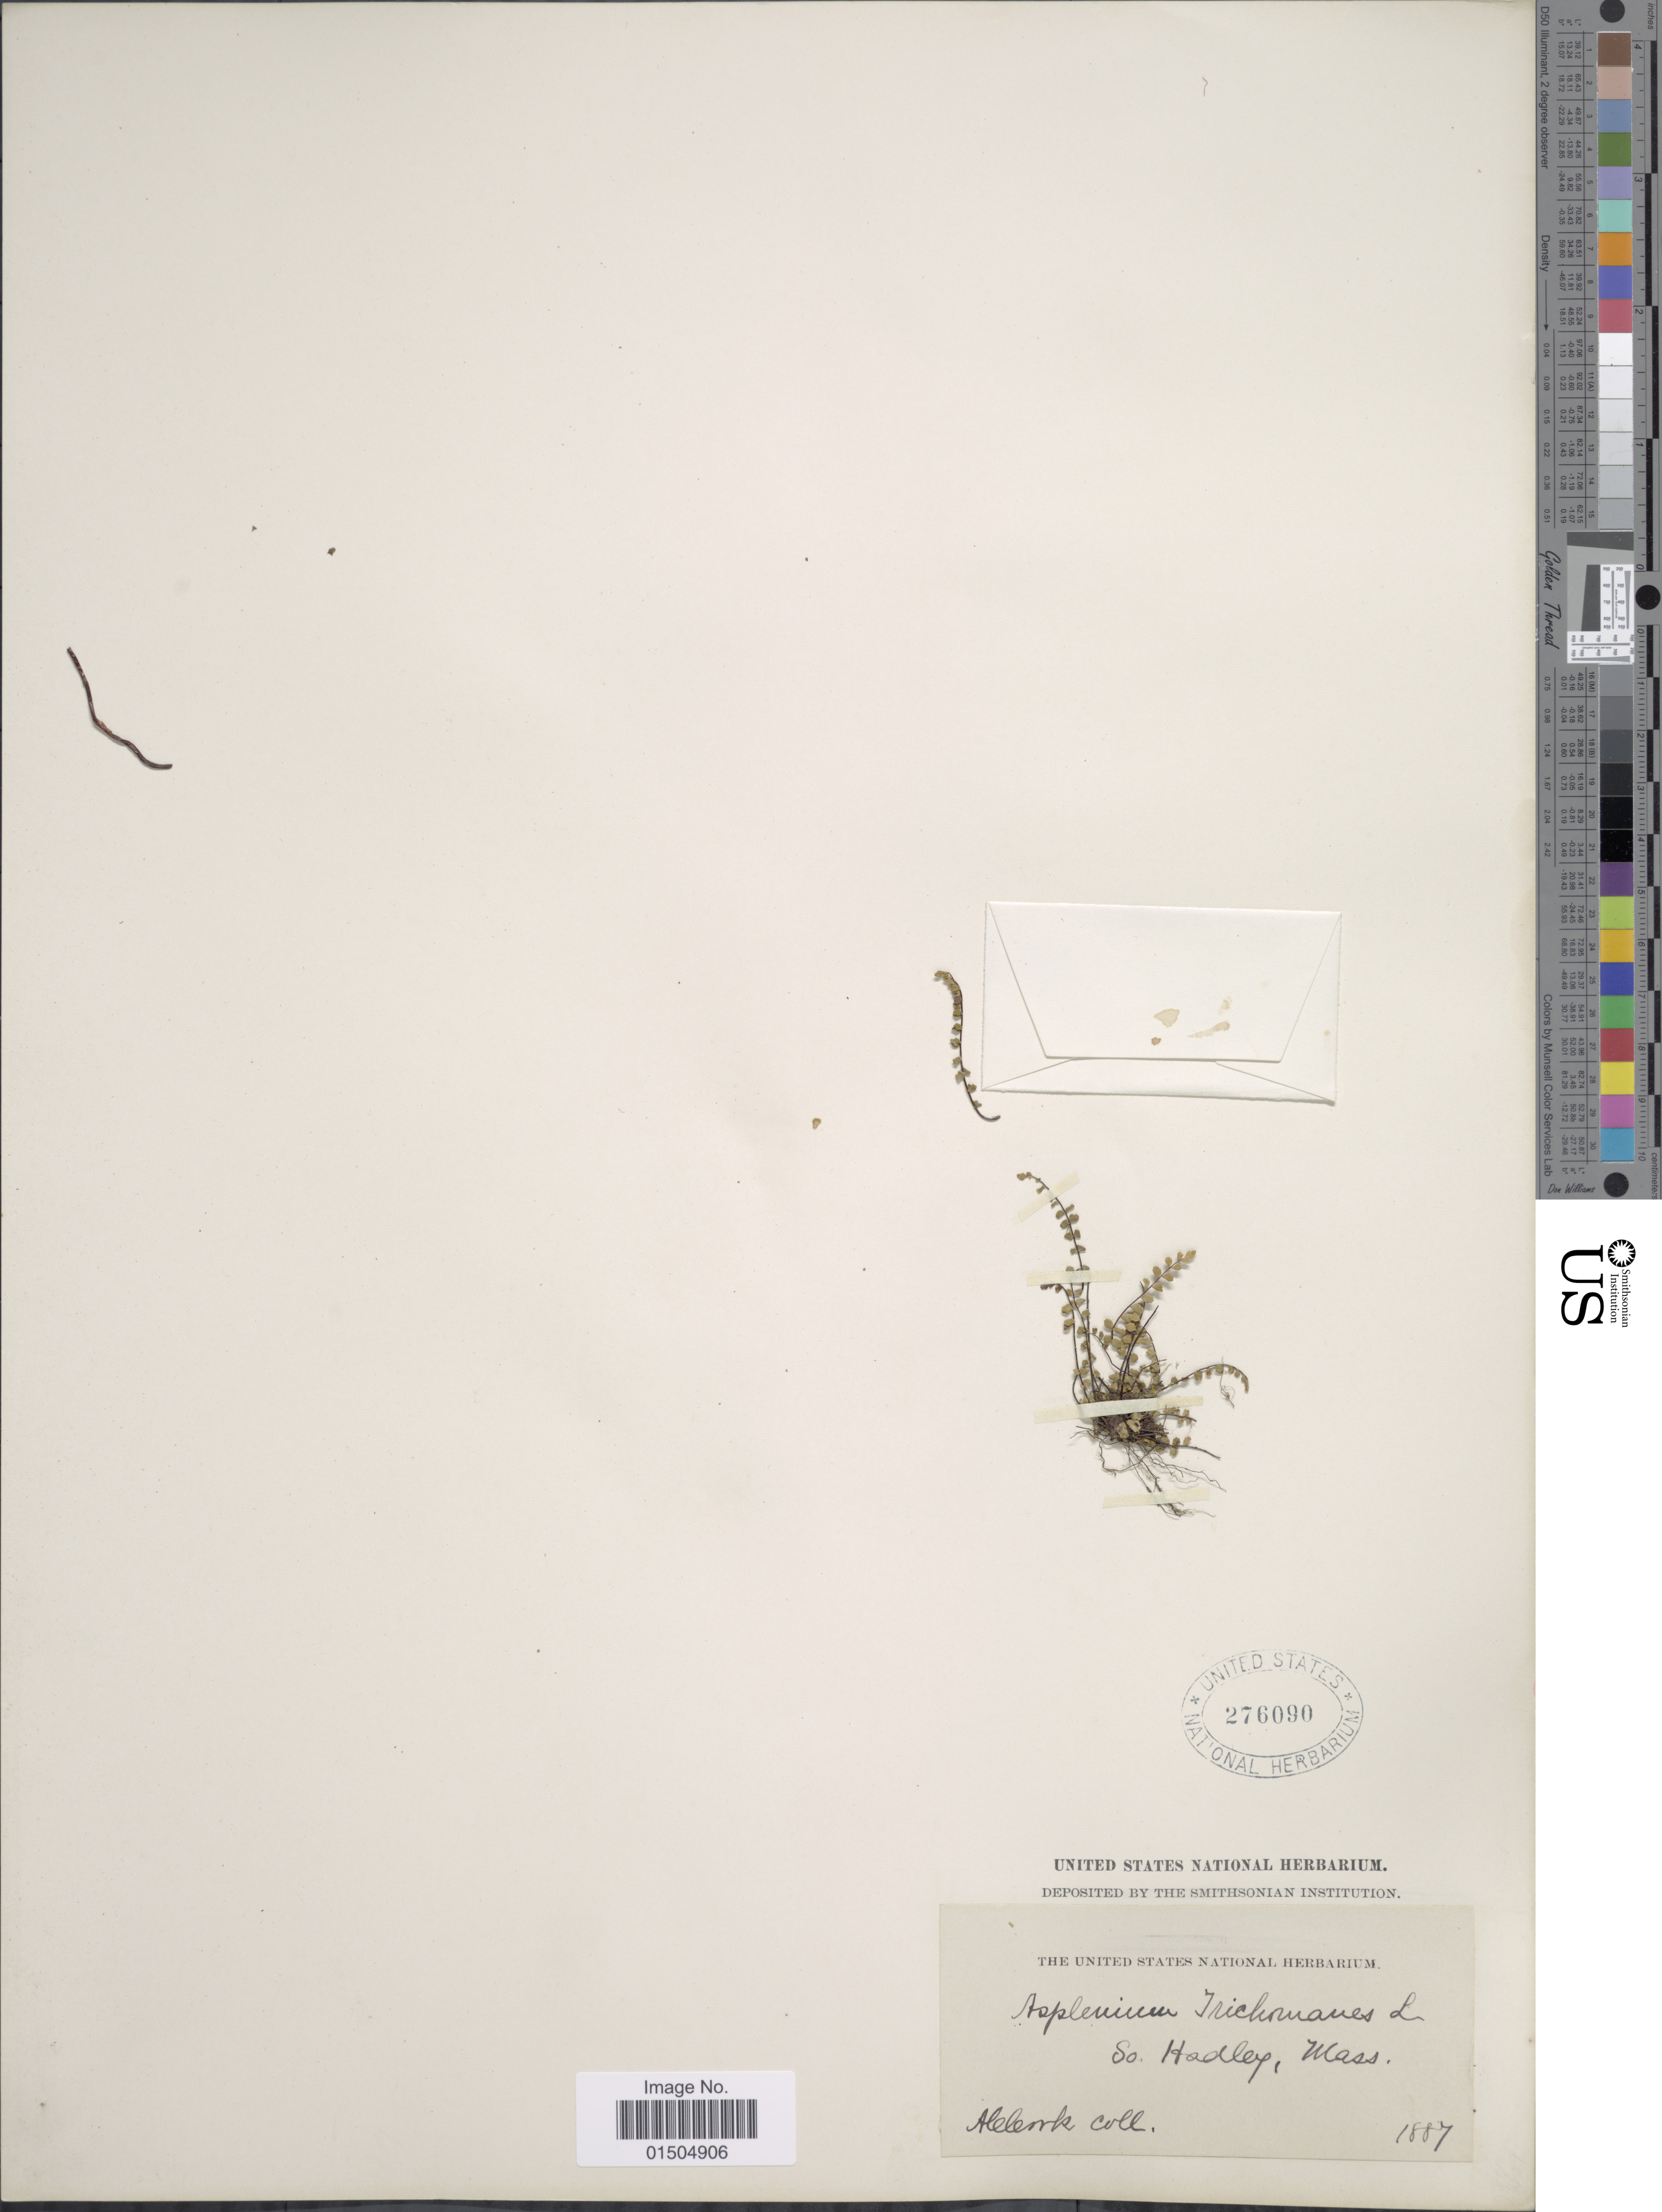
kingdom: Plantae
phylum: Tracheophyta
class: Polypodiopsida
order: Polypodiales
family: Aspleniaceae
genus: Asplenium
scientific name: Asplenium trichomanes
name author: L.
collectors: Alice C. Cook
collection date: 1887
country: United States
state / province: Massachusetts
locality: So. Hadley., Mass.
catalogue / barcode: US 276090